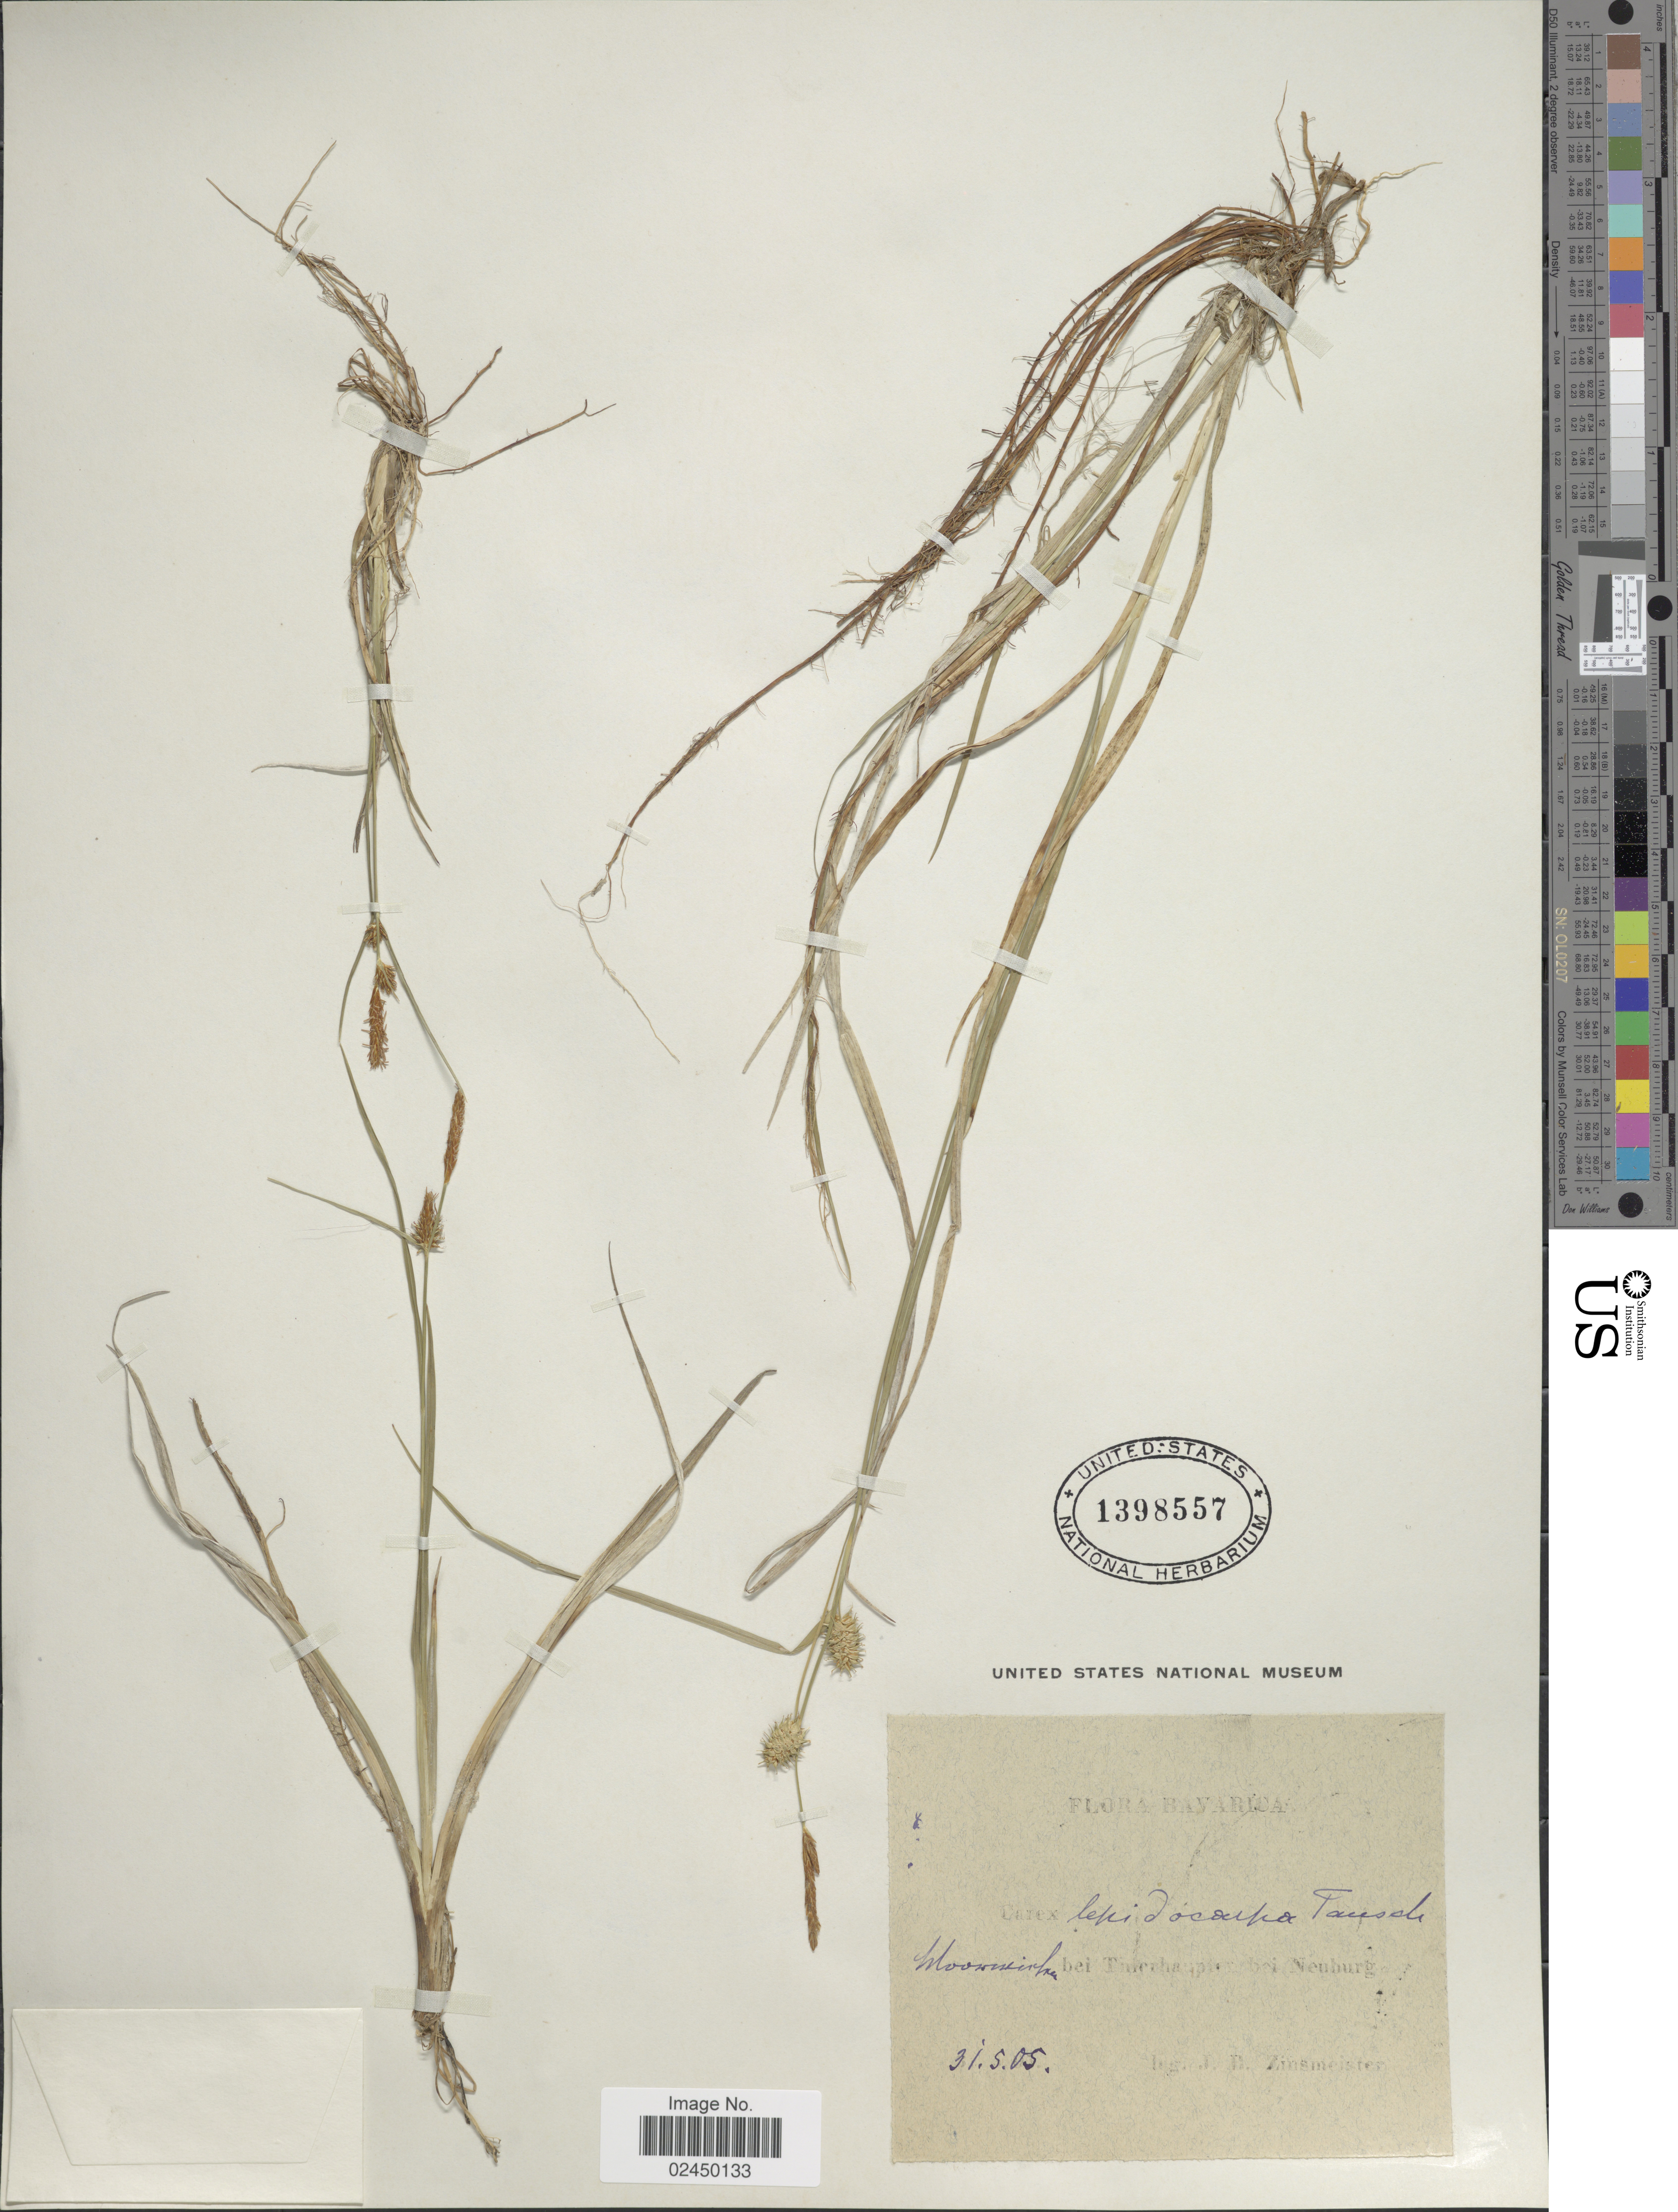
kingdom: Plantae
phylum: Tracheophyta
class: Liliopsida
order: Poales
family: Cyperaceae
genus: Carex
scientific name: Carex lepidocarpa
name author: Tausch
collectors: J. Zinsmeister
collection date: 1905-05-31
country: Germany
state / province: Bayern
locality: Bavarica, Woornicken bei Tauer [illegible text] bei Neuburg [interpreted]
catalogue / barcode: US 1398557